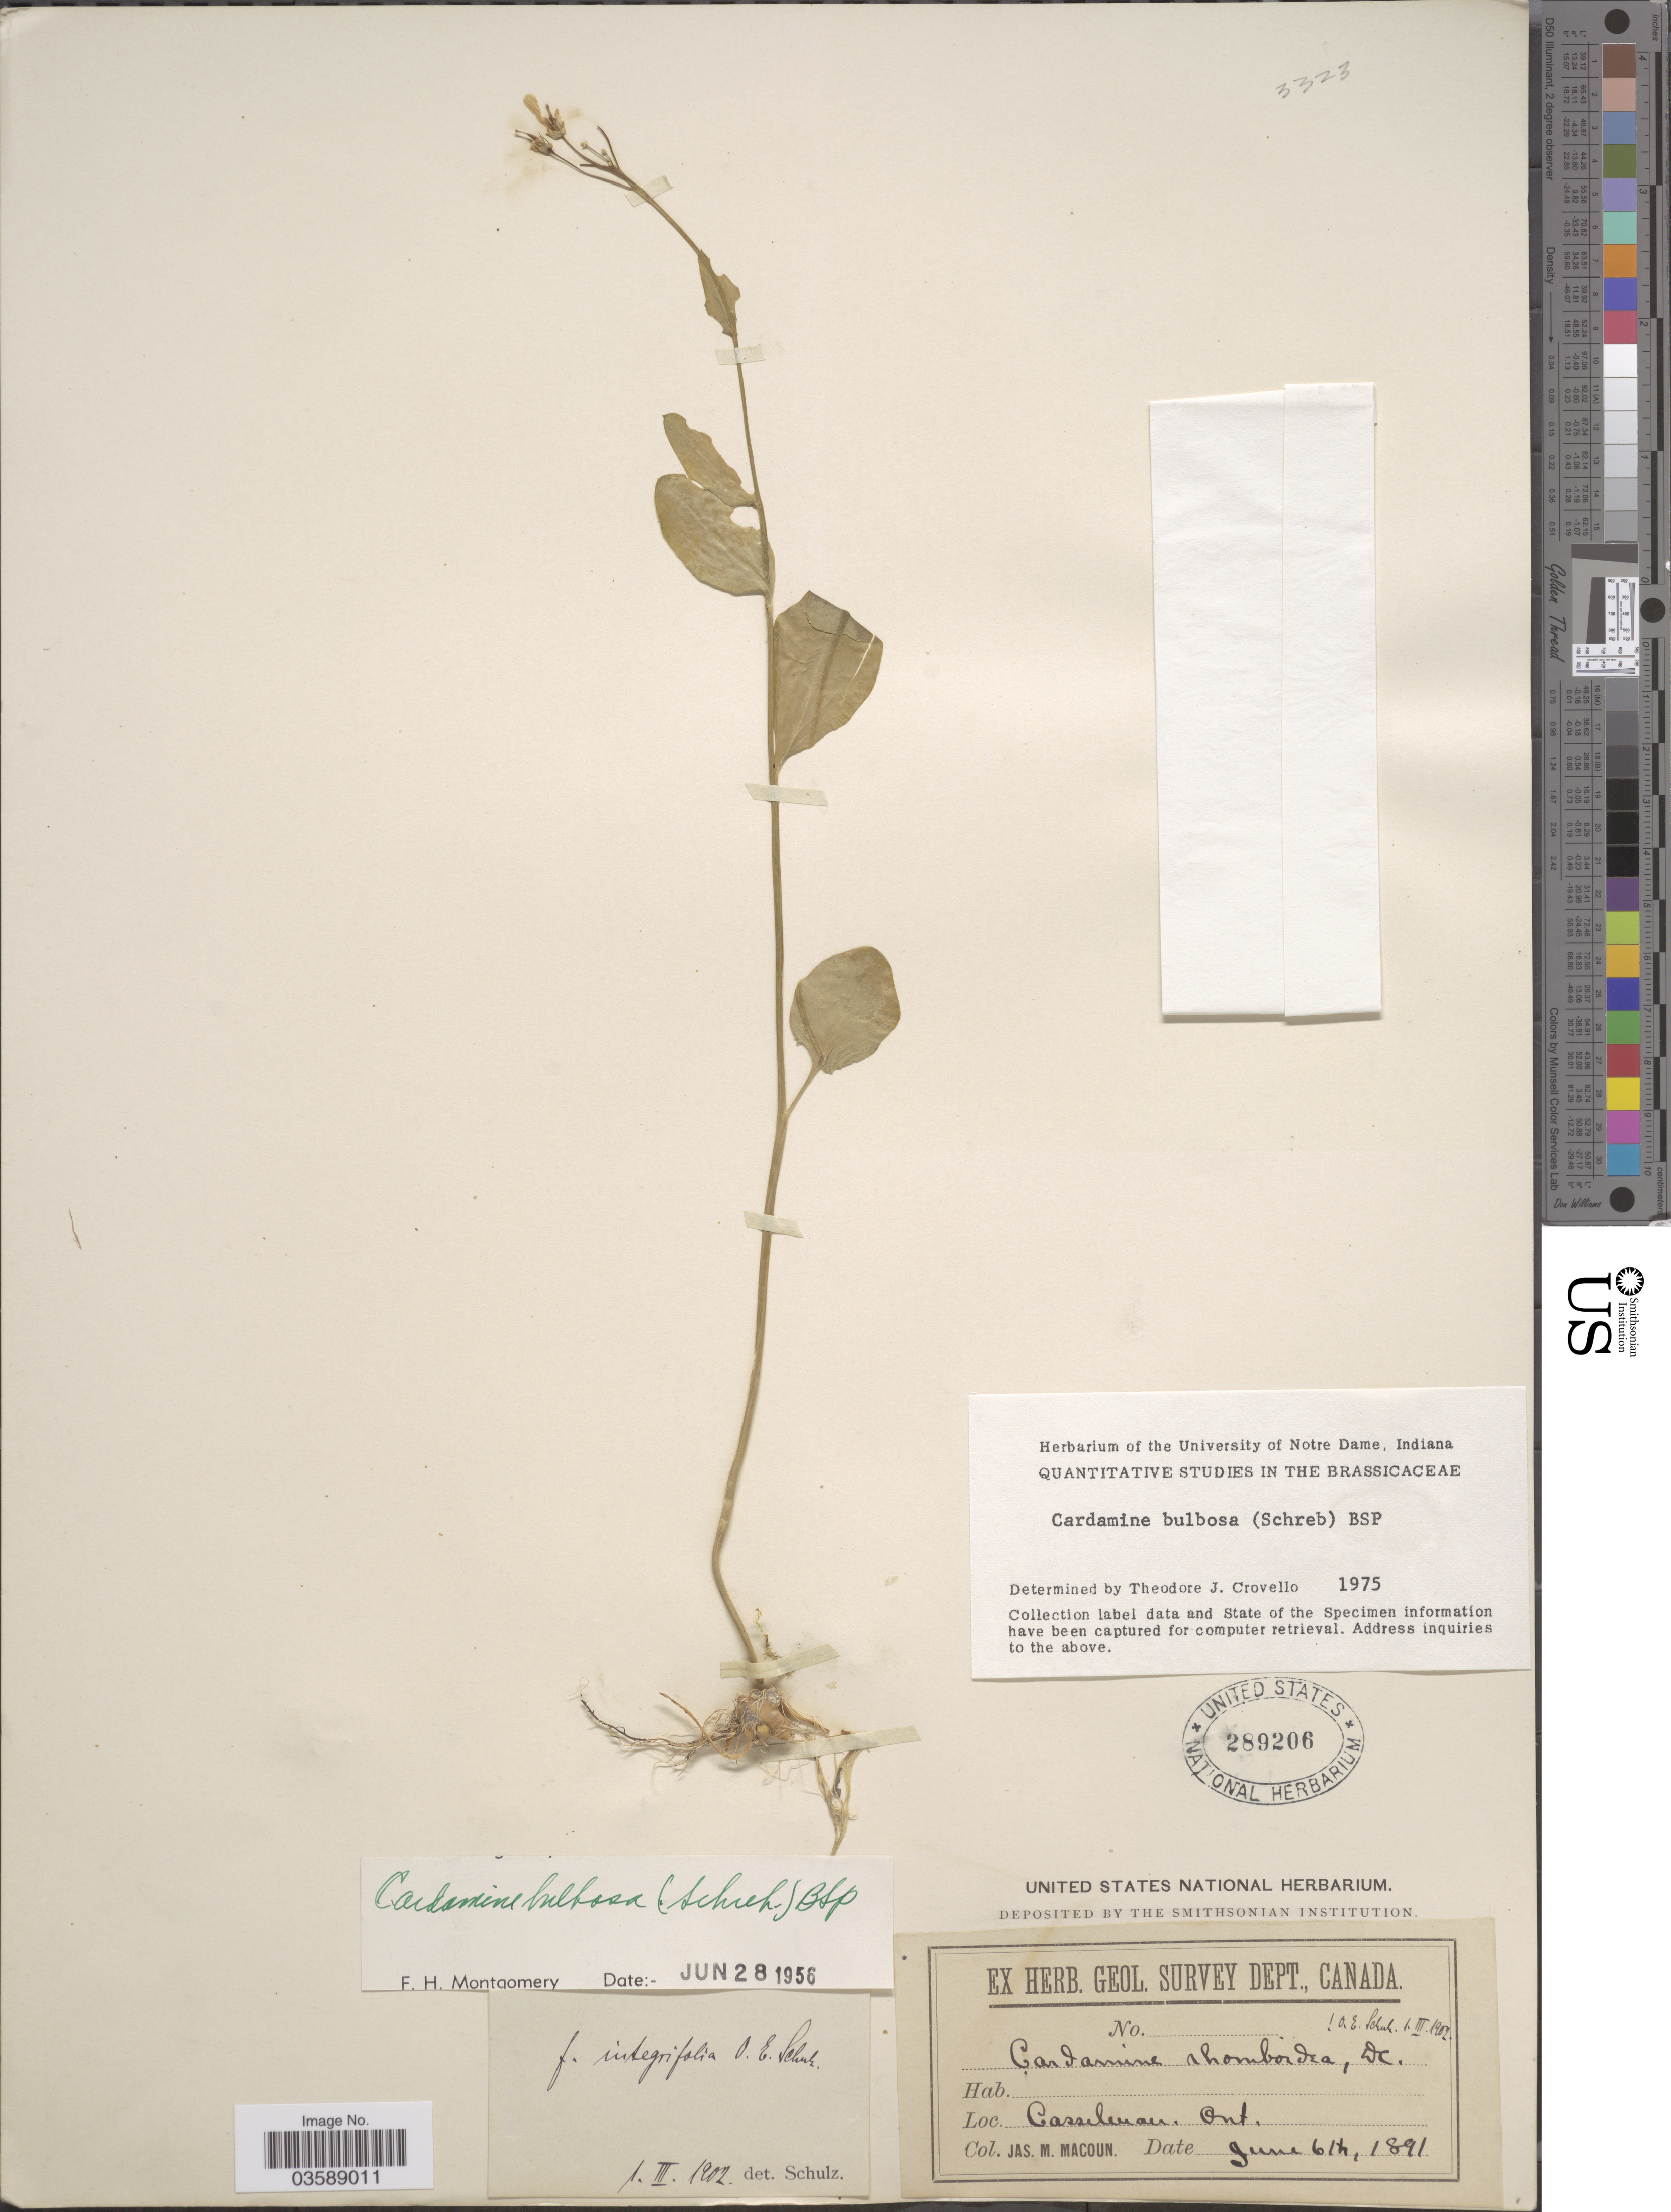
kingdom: Plantae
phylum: Tracheophyta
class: Magnoliopsida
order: Brassicales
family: Brassicaceae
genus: Cardamine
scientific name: Cardamine bulbosa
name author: (Schreb. ex Muhl.) Britton et al.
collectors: J. M. Macoun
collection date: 1891-06-06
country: Canada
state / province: Ontario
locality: Casselman.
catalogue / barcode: US 289206